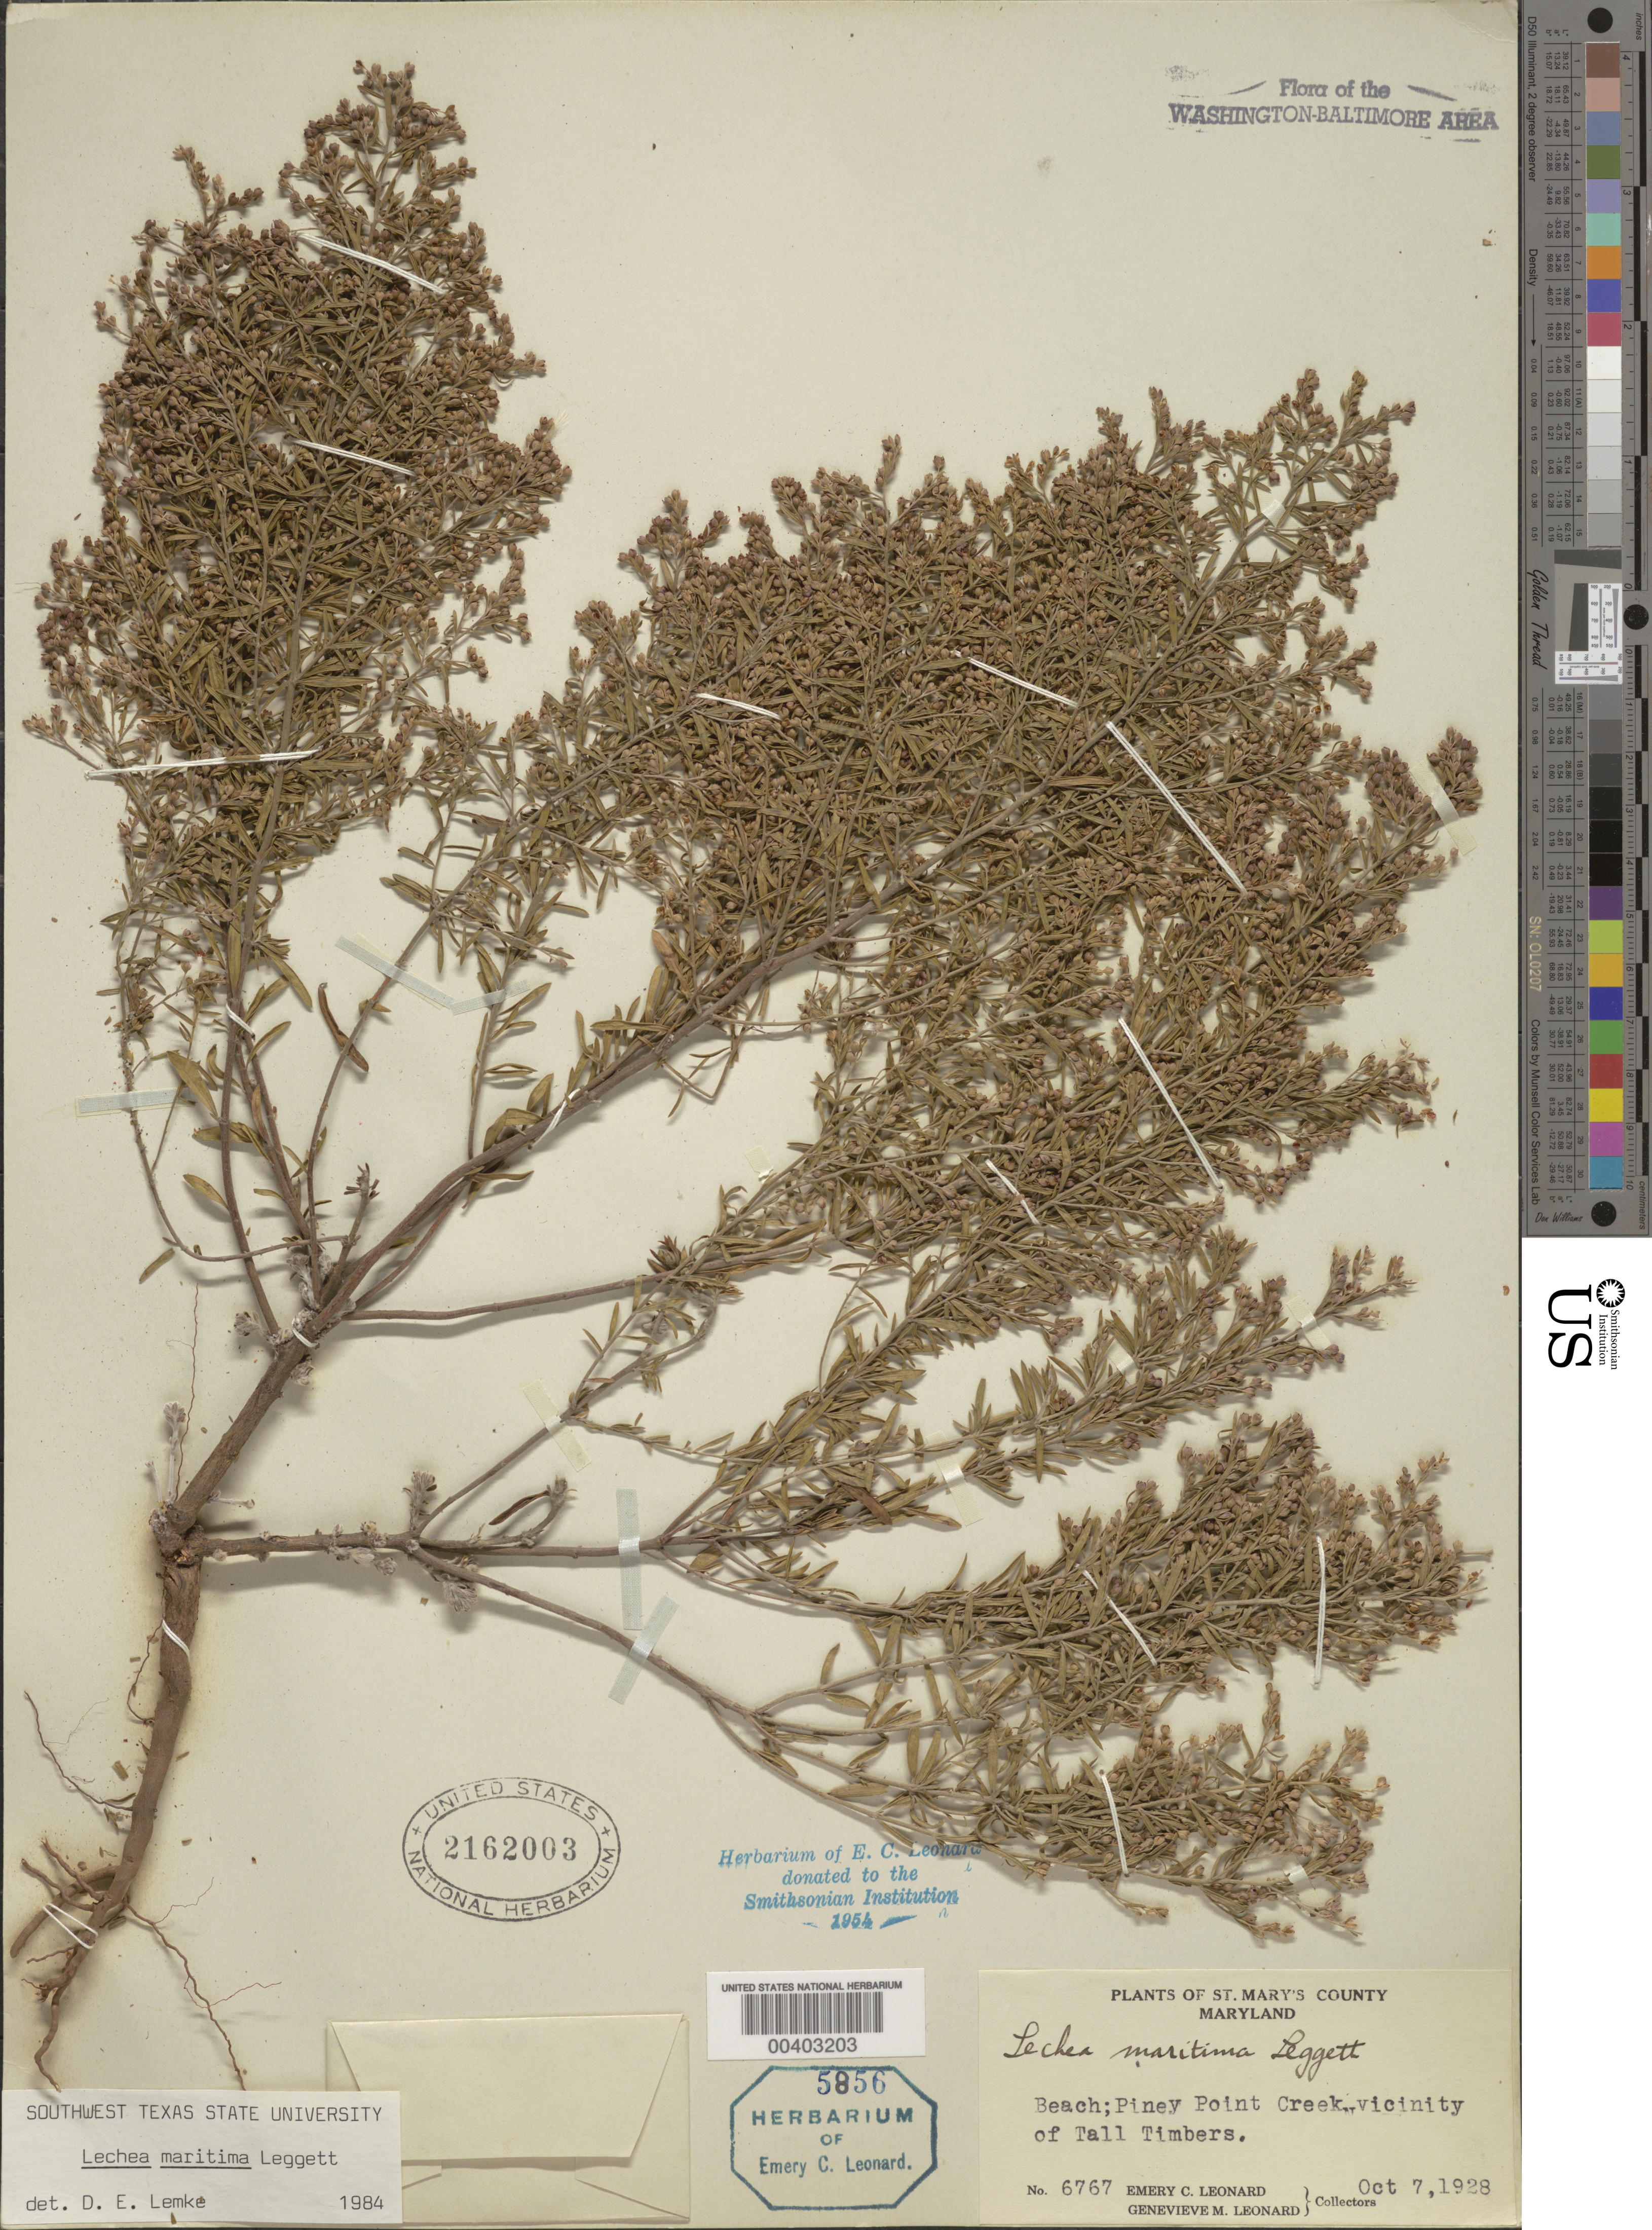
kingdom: Plantae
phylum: Tracheophyta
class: Magnoliopsida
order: Malvales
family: Cistaceae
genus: Lechea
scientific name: Lechea maritima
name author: Legg.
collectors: E. C. Leonard & G. M. Leonard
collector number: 6767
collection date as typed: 07 Oct 1928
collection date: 1928-10-07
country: United States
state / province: Maryland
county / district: St. Mary's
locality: Piney Point Creek, Tall Timbers vicinity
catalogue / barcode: US 2162003